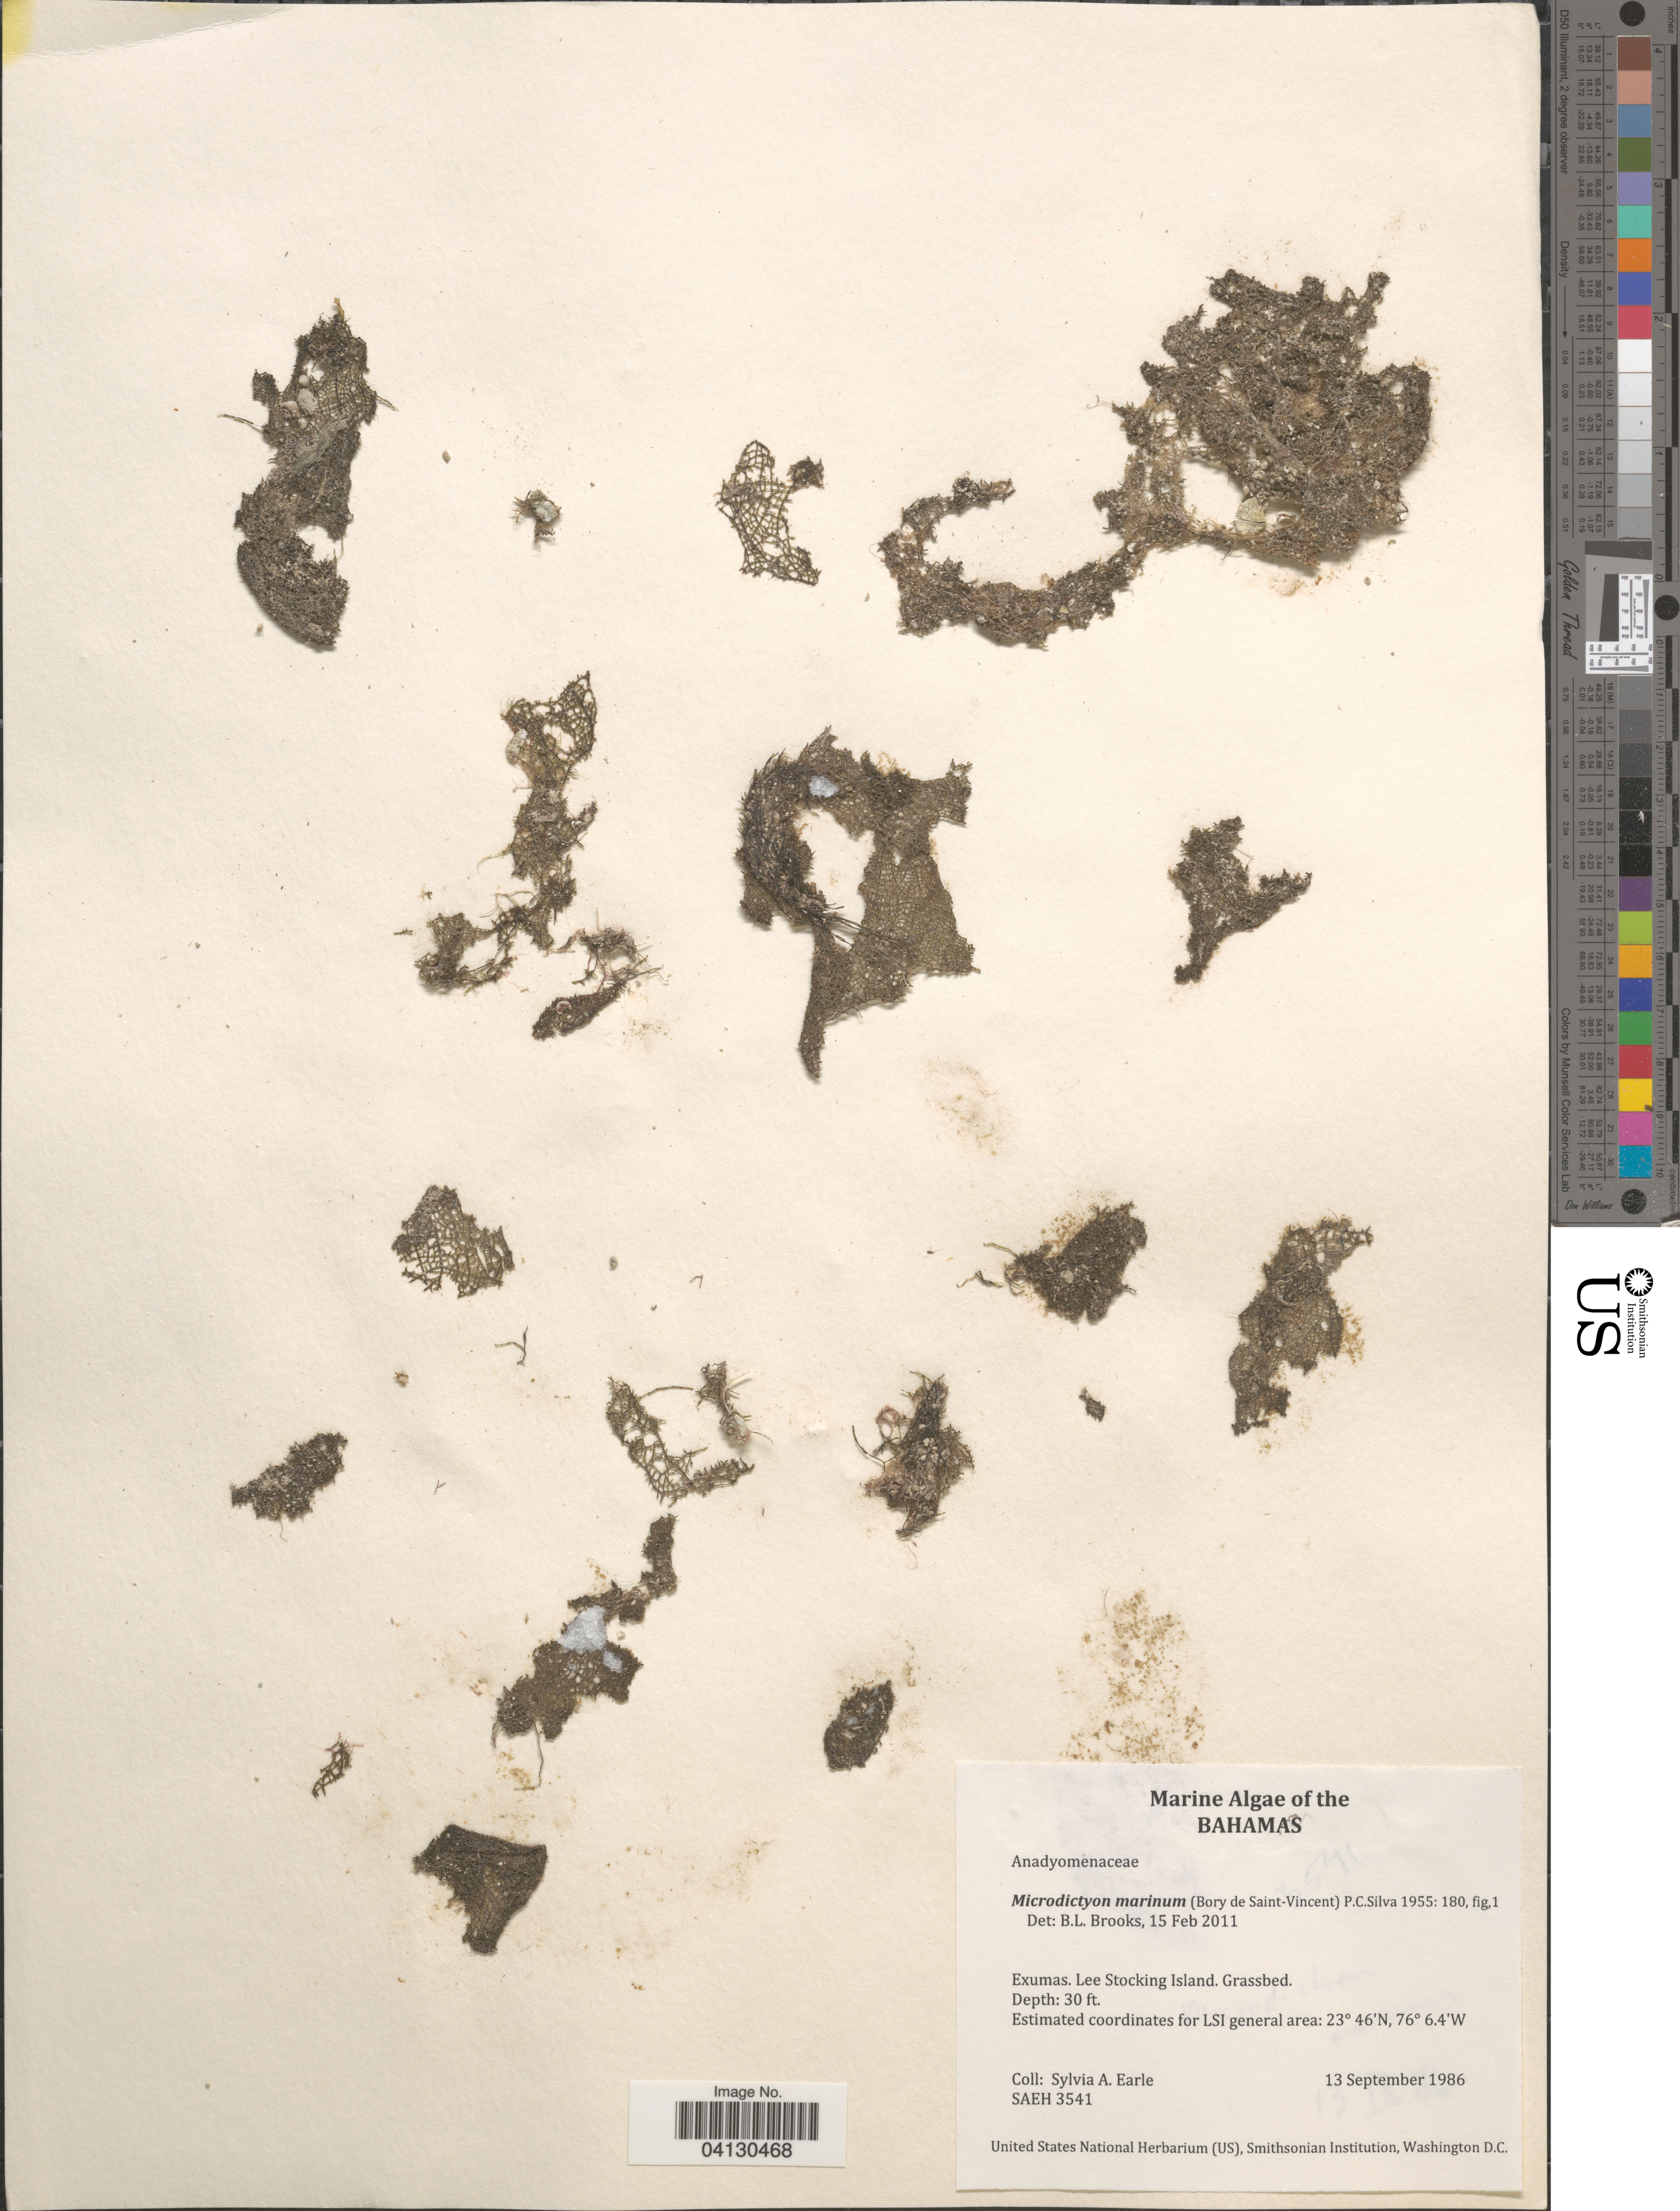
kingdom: Plantae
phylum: Chlorophyta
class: Ulvophyceae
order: Cladophorales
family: Anadyomenaceae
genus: Microdictyon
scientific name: Microdictyon marinum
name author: (Bory) P.C. Silva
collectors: S. A. Earle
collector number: SAEH3541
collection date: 1986-09-13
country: Bahamas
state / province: Exuma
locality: Exumas. Lee Stocking Island.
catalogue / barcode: US 329184